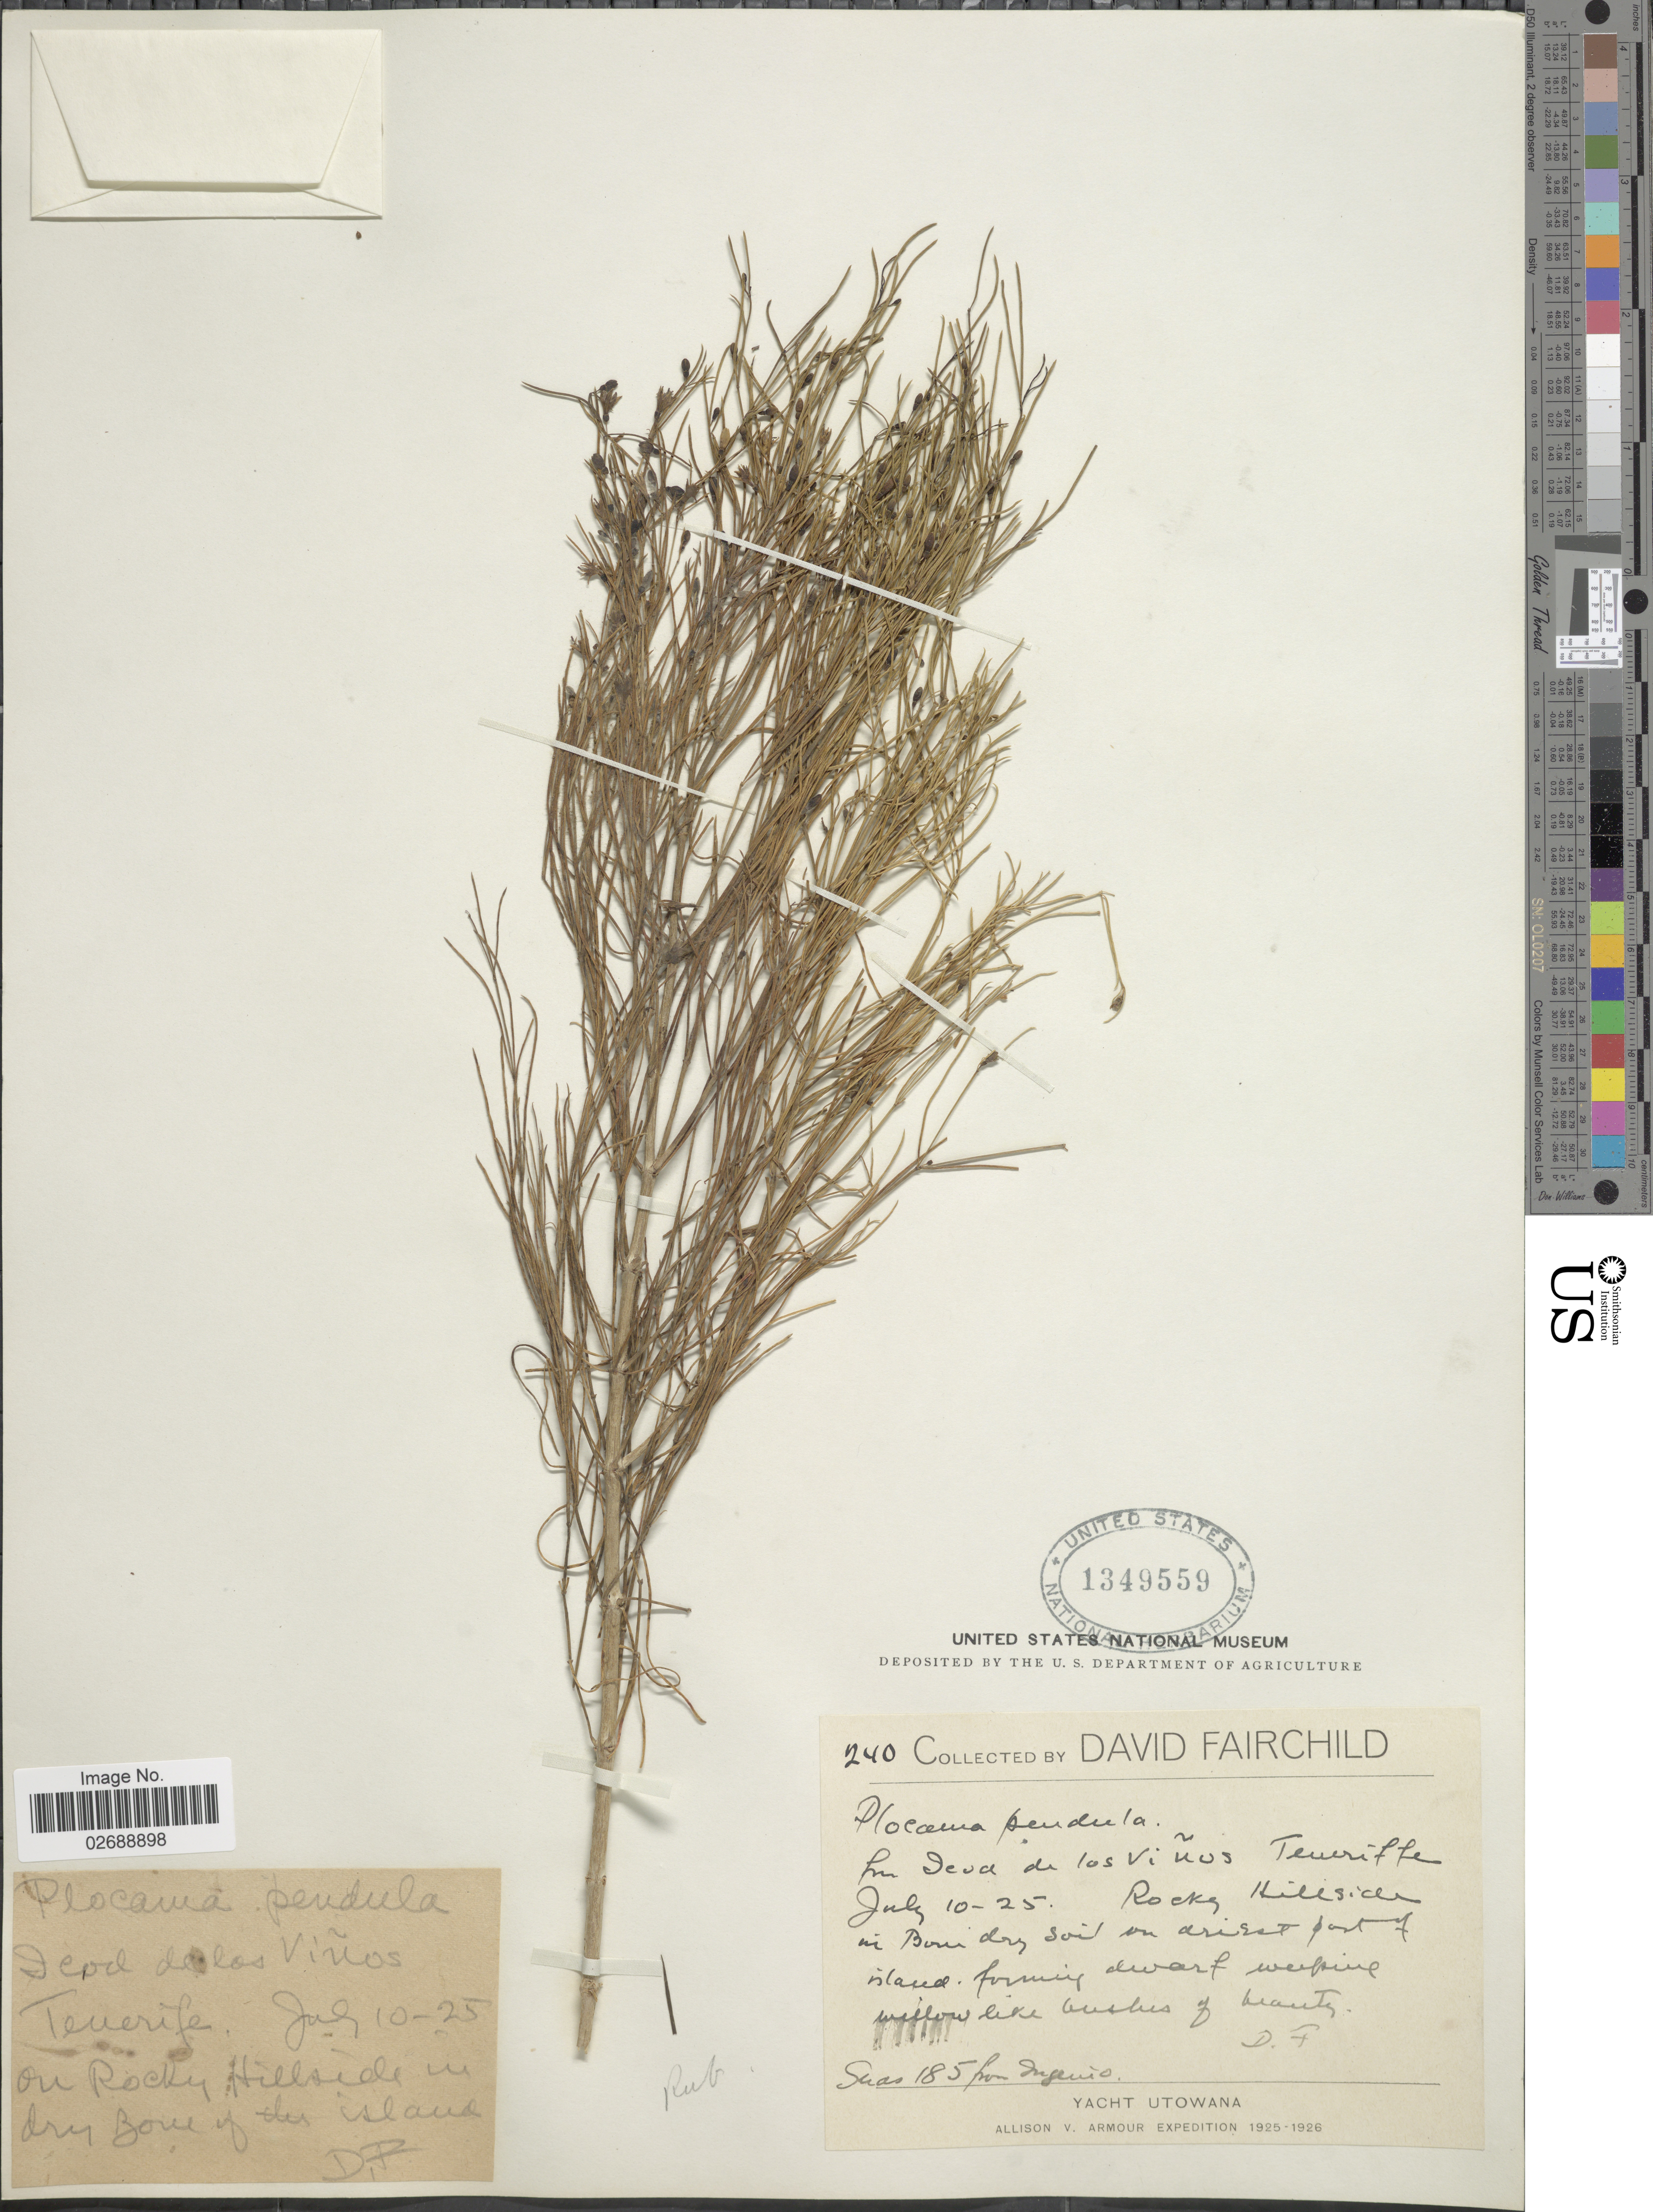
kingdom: Plantae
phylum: Tracheophyta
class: Magnoliopsida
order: Gentianales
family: Rubiaceae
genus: Plocama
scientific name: Plocama pendula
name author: Aiton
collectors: D. Fairchild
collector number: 240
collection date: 1925-07-10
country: Spain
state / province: Canarias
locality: In seva de los Vinos Tenerife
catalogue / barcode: US 1349559